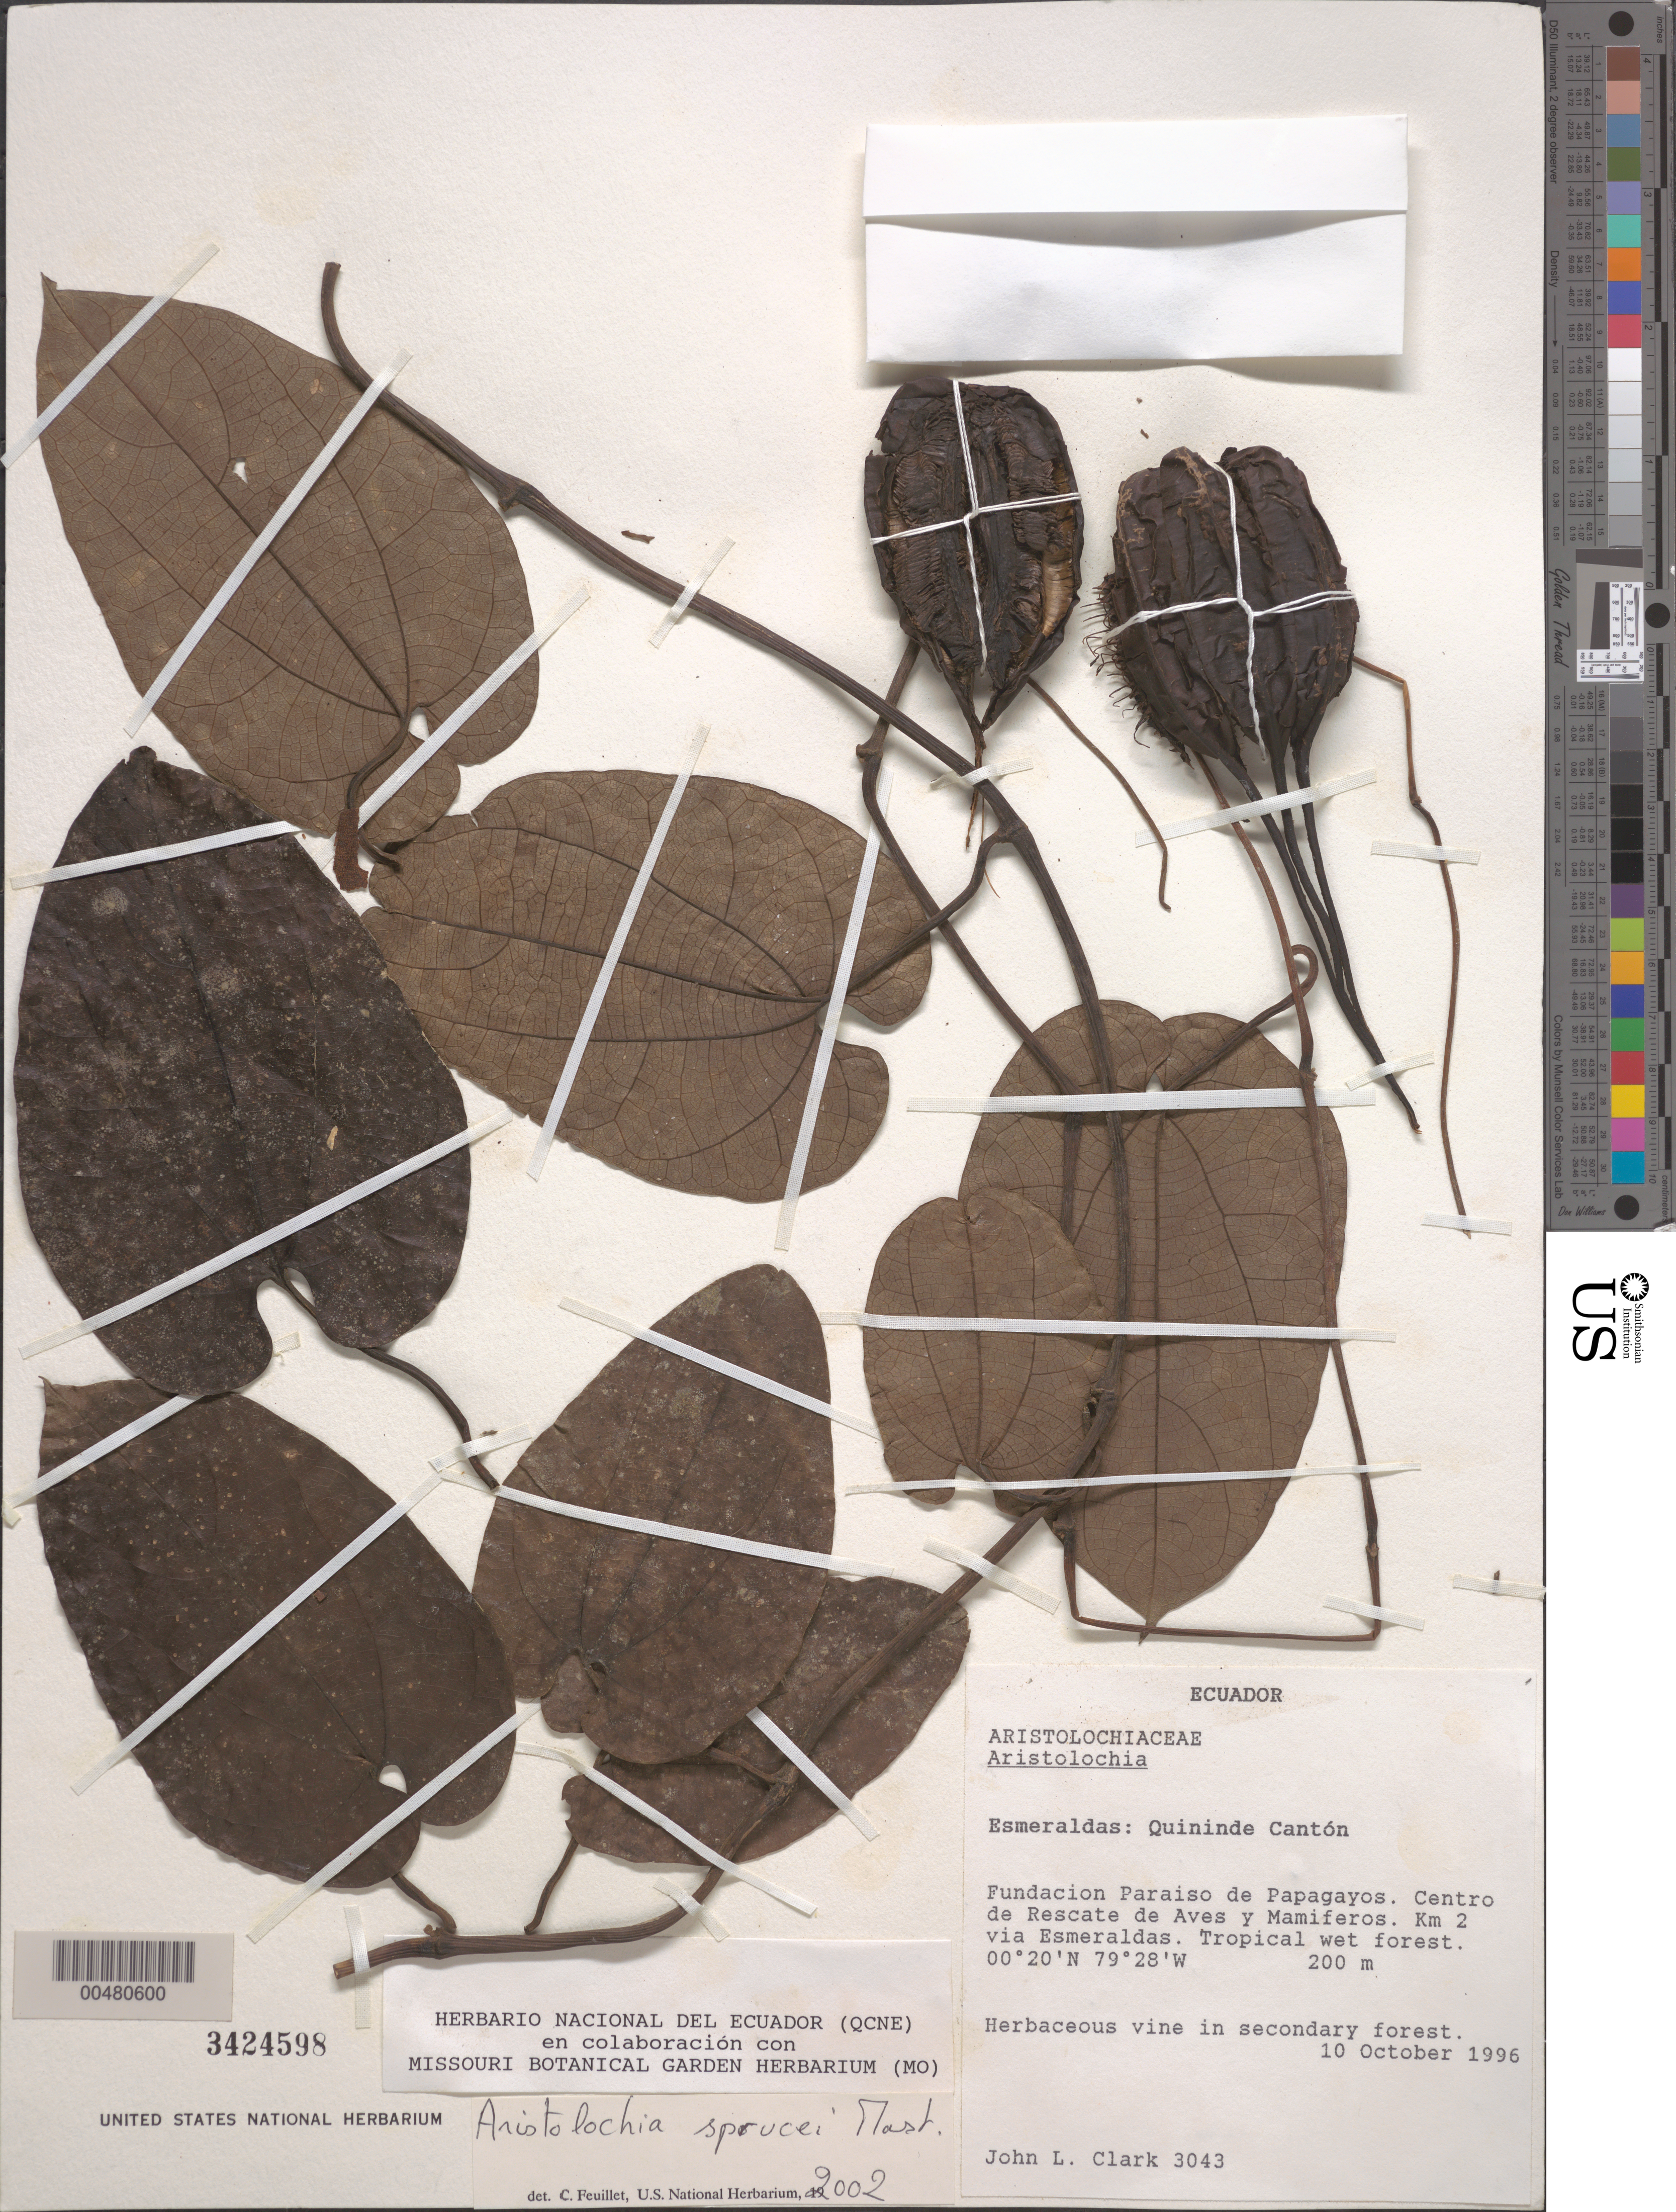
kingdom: Plantae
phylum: Tracheophyta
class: Magnoliopsida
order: Piperales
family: Aristolochiaceae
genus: Aristolochia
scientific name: Aristolochia sprucei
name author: Mast.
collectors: J. L. Clark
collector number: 3043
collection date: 1996-10-10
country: Ecuador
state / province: Esmeraldas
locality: Quininde Cantón. Fundacion Paraiso de Papagayos. Centro de Rescate de Aves y Mamiferos. Km 2 via Esmeraldas.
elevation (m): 200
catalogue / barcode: US 3424598